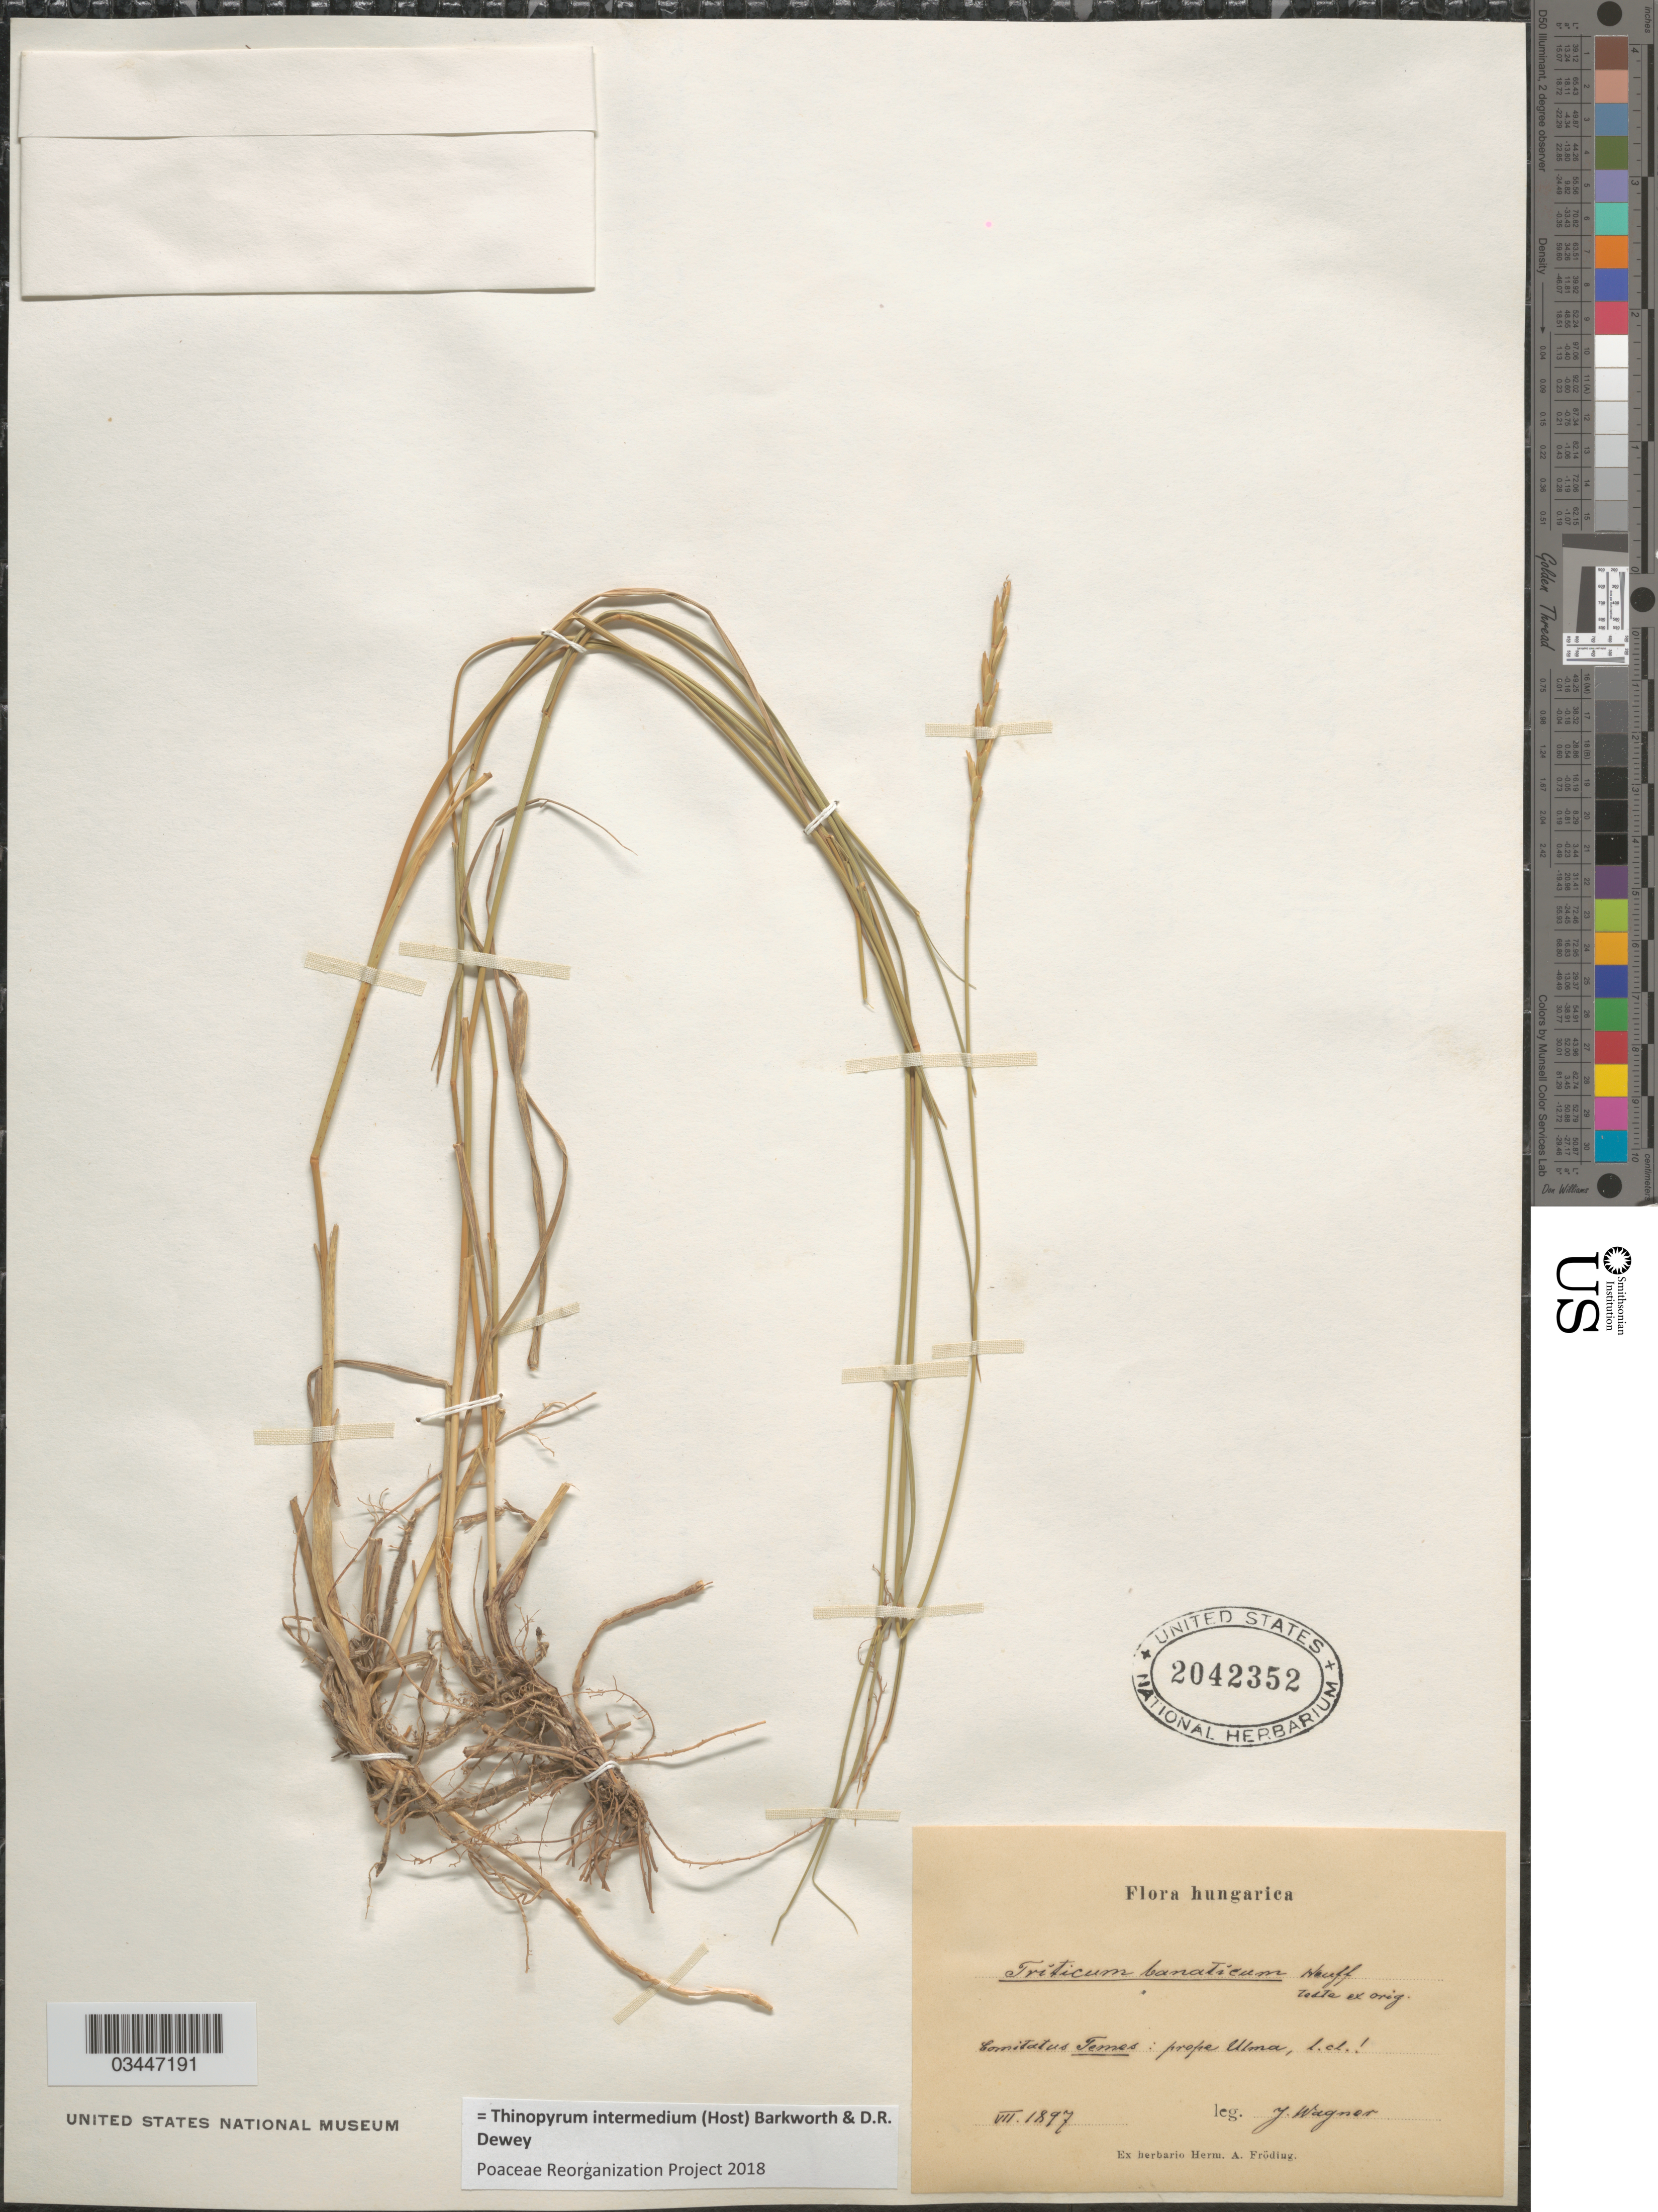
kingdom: Plantae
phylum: Tracheophyta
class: Liliopsida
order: Poales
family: Poaceae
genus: Thinopyrum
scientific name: Thinopyrum intermedium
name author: (Host) Barkworth & Dewey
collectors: J. Wagner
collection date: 1897-07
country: Hungary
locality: Hungarica. Comitatus Temes: prope Ulma.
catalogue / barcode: US 2042352